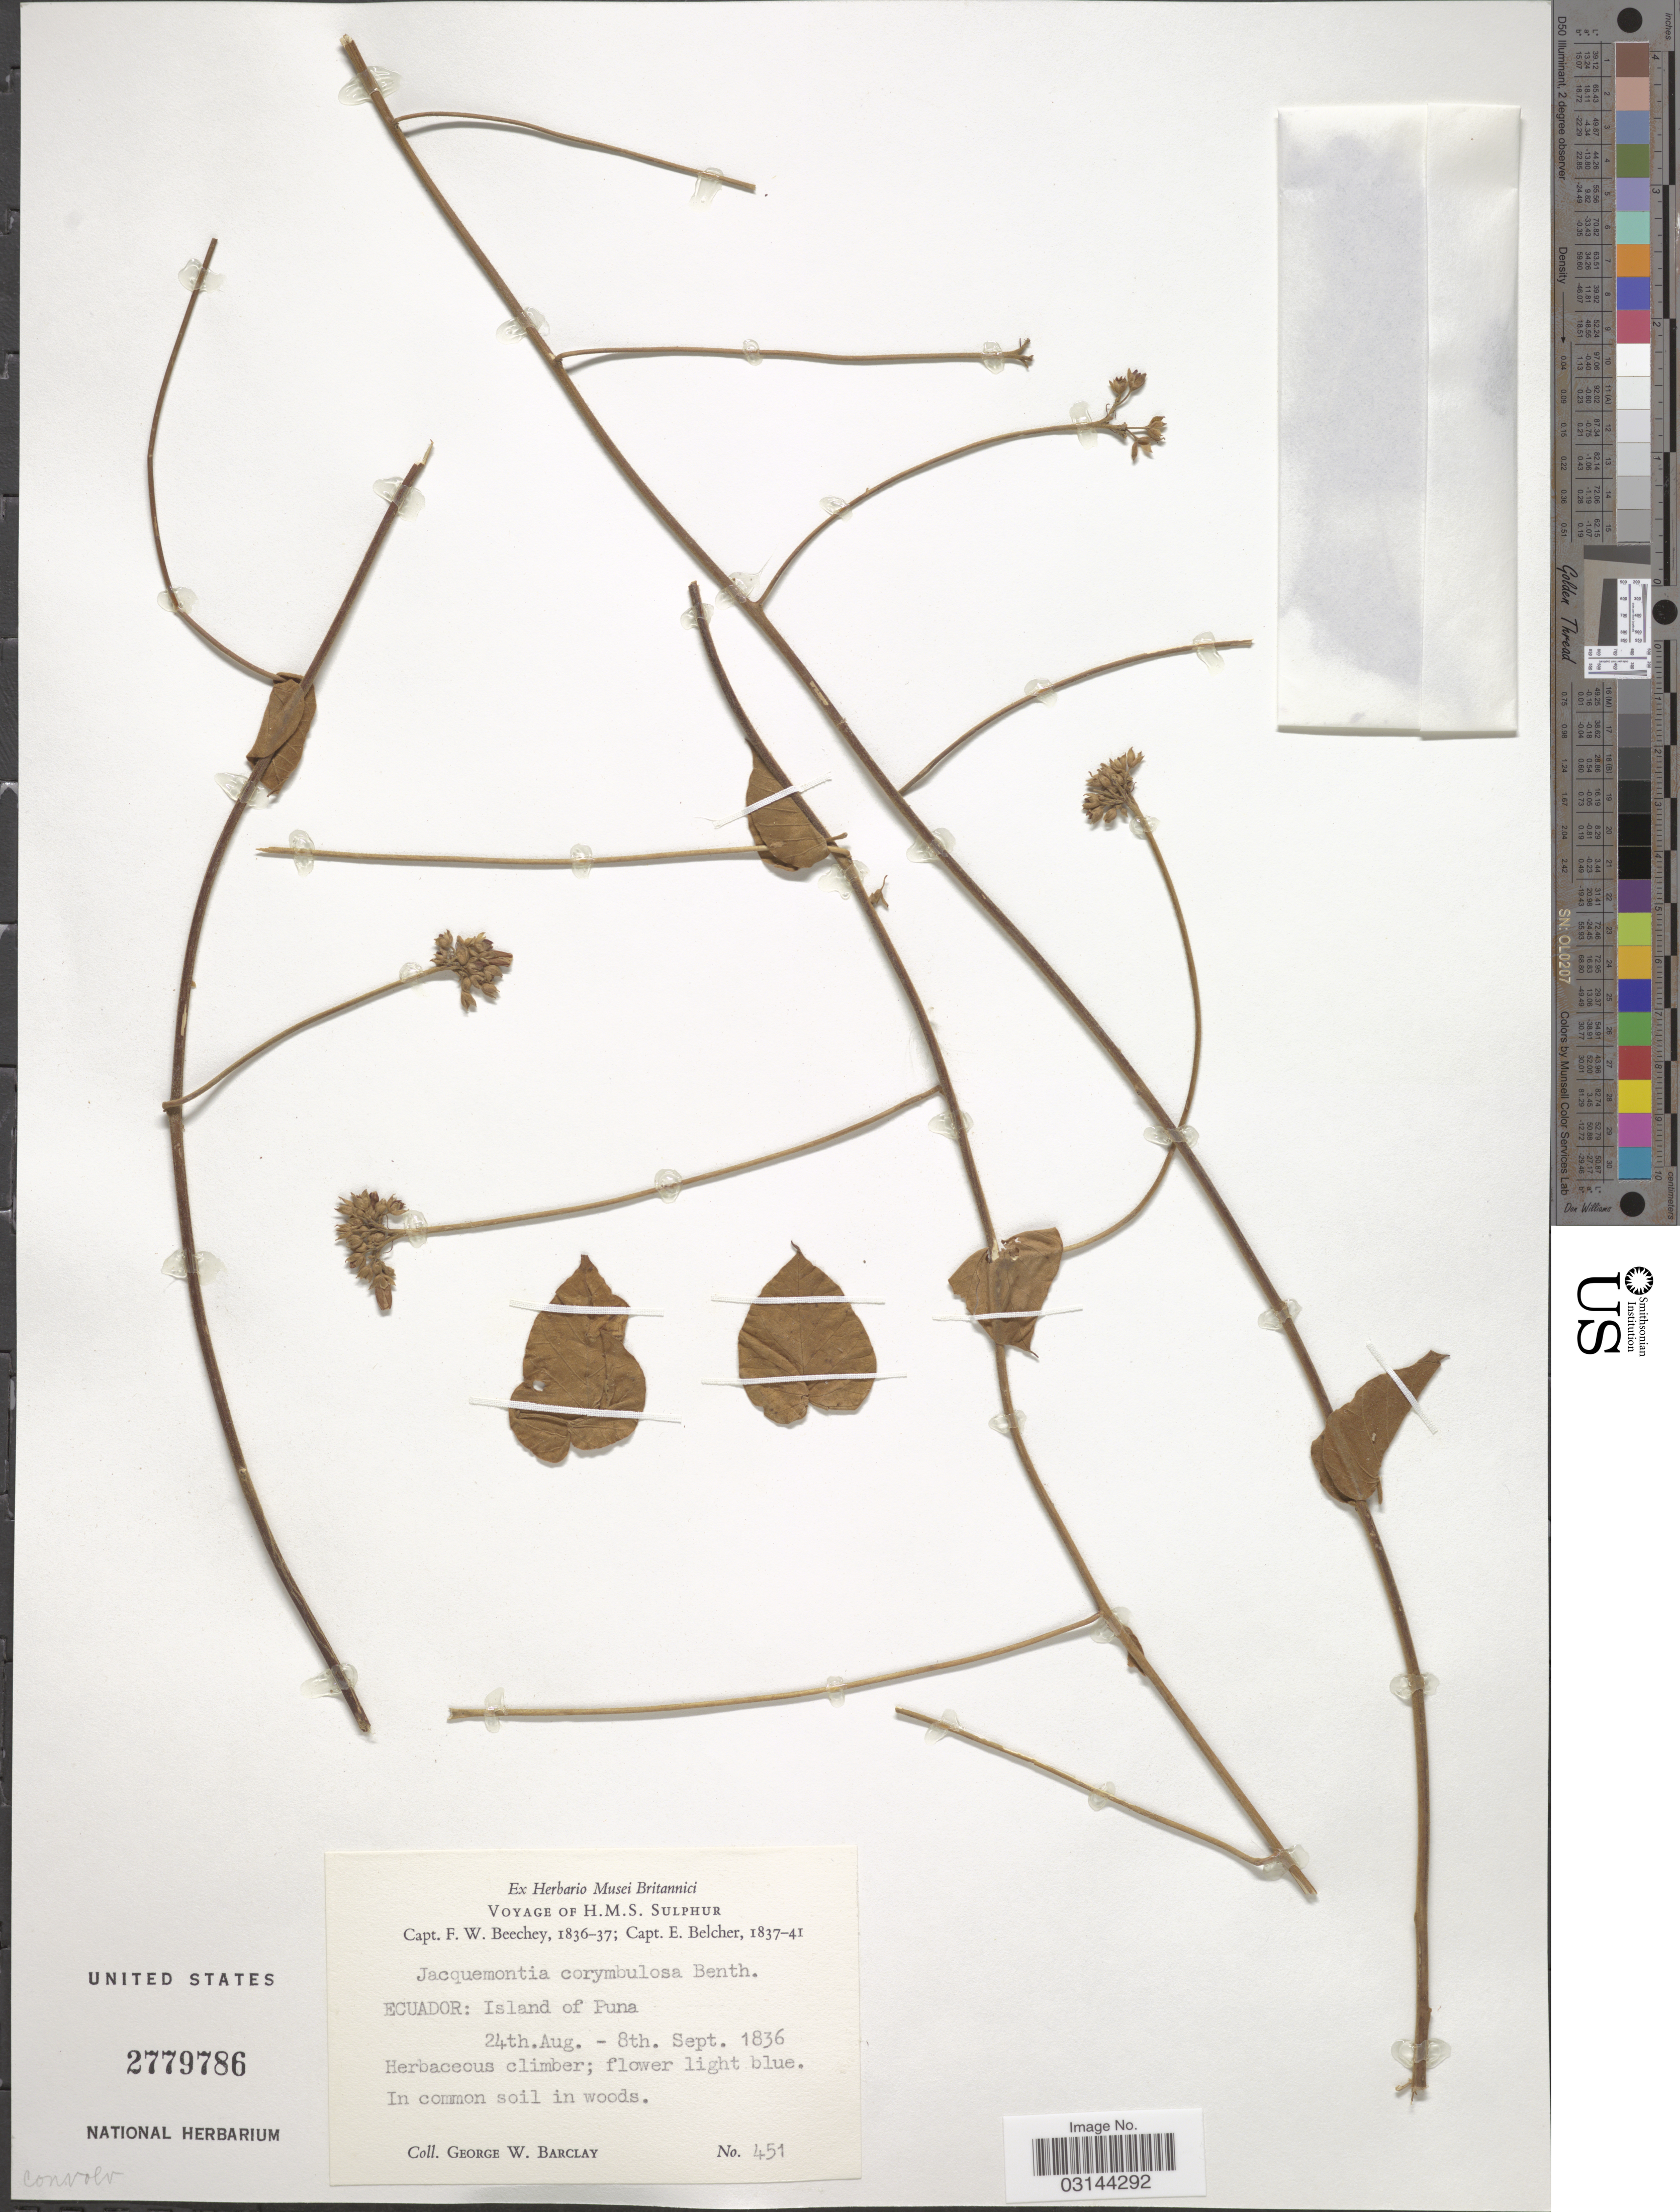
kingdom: Plantae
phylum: Tracheophyta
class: Magnoliopsida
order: Solanales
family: Convolvulaceae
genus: Jacquemontia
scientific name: Jacquemontia corymbulosa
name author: Benth.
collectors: G. W. Barclay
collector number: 451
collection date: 1836-08-24/1836-09-08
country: Ecuador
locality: Island of Puna.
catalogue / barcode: US 2779786